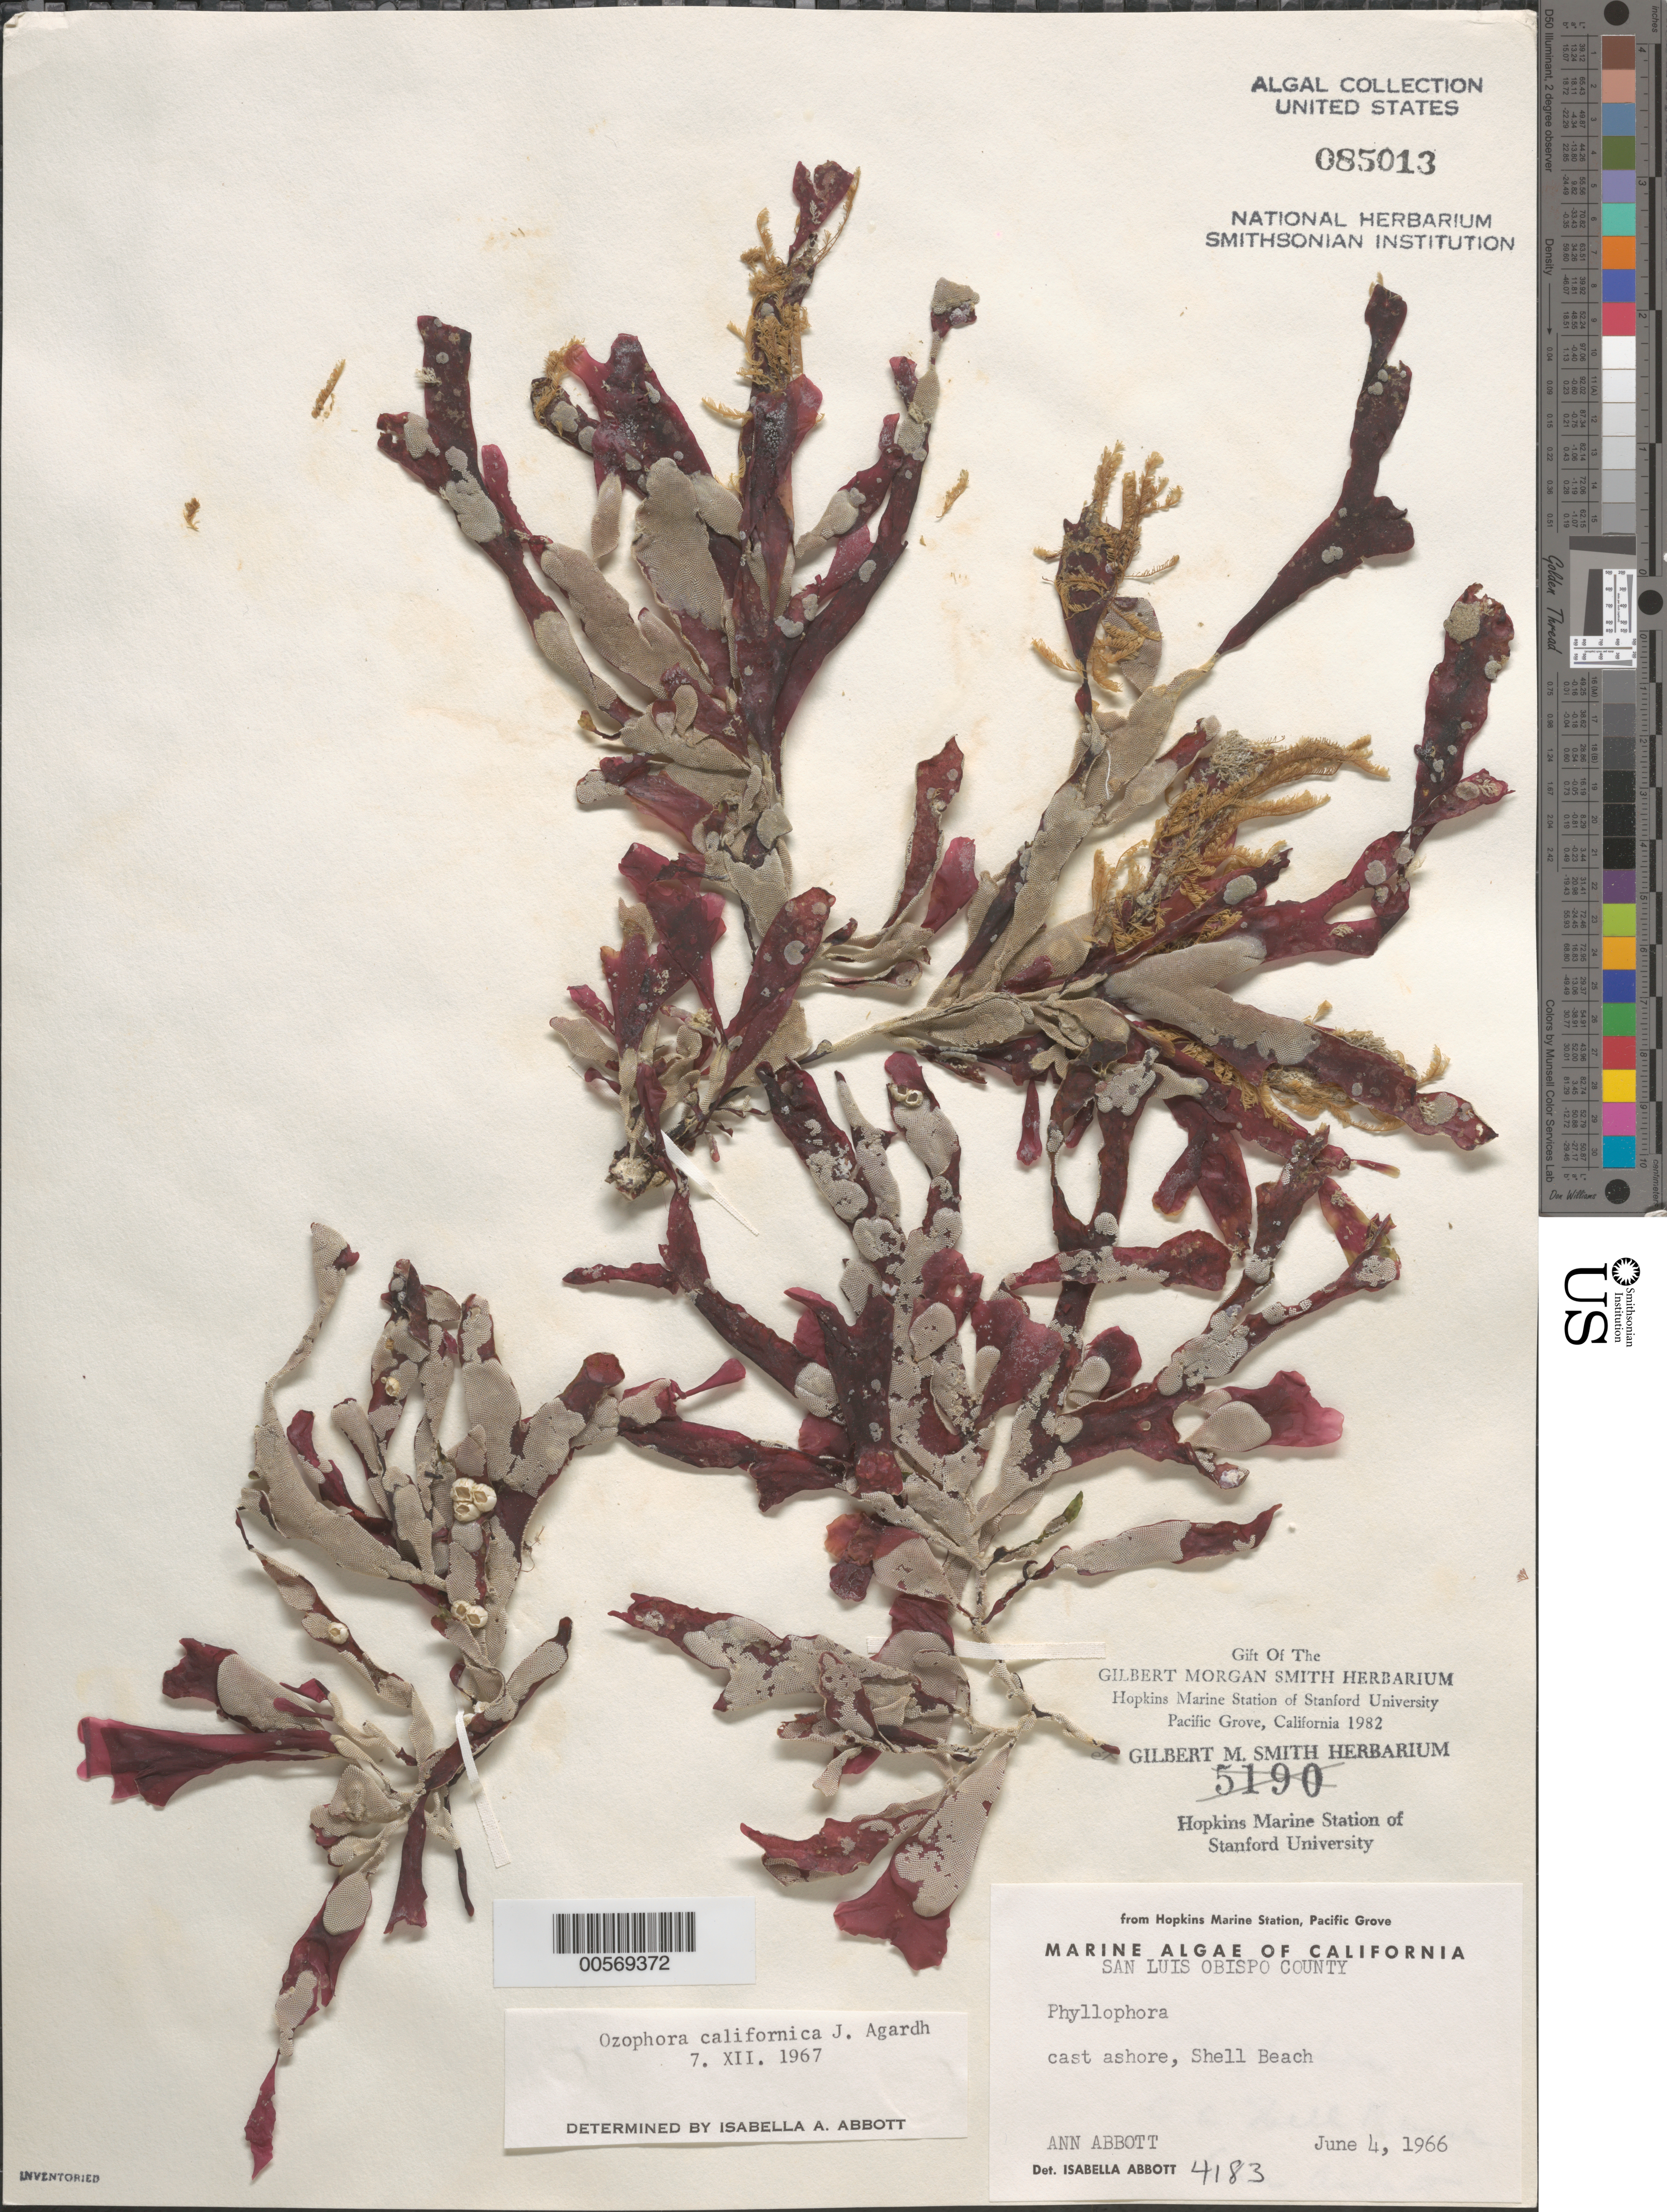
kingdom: Plantae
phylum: Rhodophyta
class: Florideophyceae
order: Gigartinales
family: Phyllophoraceae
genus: Ozophora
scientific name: Ozophora clevelandii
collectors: A. Abbott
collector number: IAA 4183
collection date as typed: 04 Jun 1966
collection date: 1966-06-04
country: United States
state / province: California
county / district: San Luis Obispo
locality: Shell Beach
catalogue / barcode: US 85013